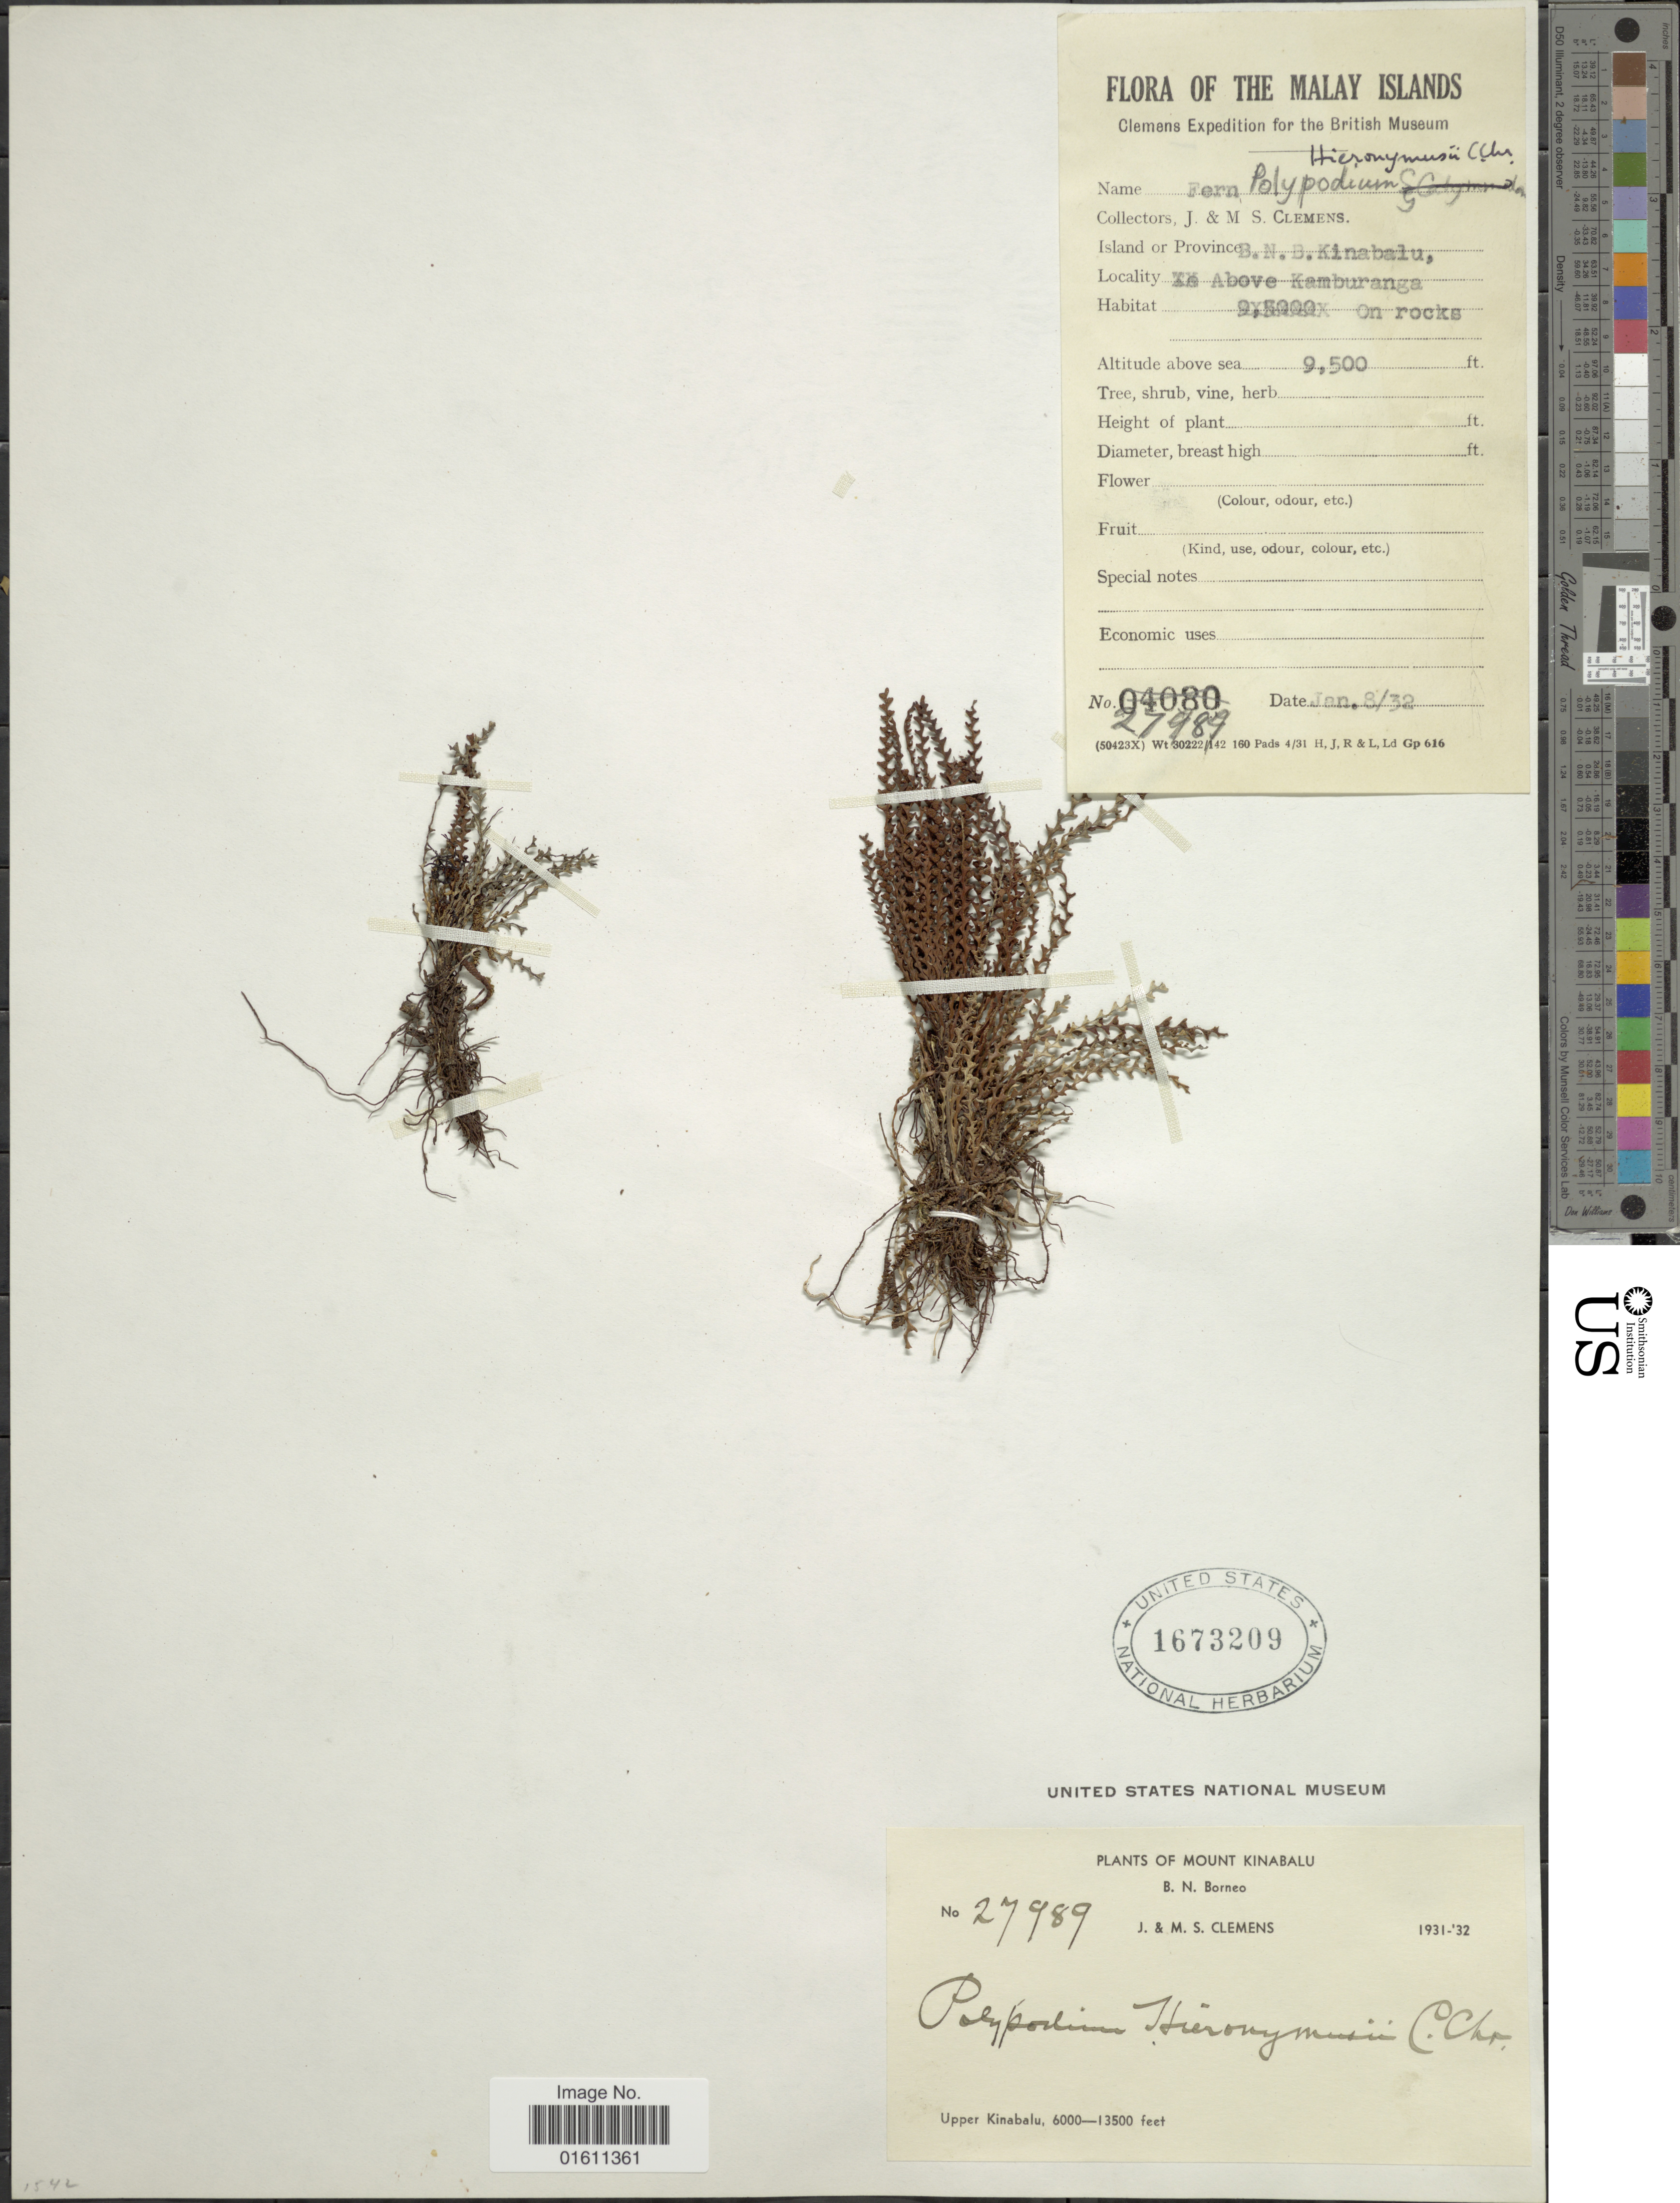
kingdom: Plantae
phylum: Tracheophyta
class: Polypodiopsida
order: Polypodiales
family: Polypodiaceae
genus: Xiphopterella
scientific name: Xiphopterella hieronymusii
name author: (C. Chr.) Parris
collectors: J. Clemens & M. S. Clemens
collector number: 27989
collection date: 1932-01-08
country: Malaysia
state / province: Sabah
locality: Mount Kinabalu, B.N. Borneo, Upper Kinabalu, above Kamburanga.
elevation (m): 2896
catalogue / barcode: US 1673209